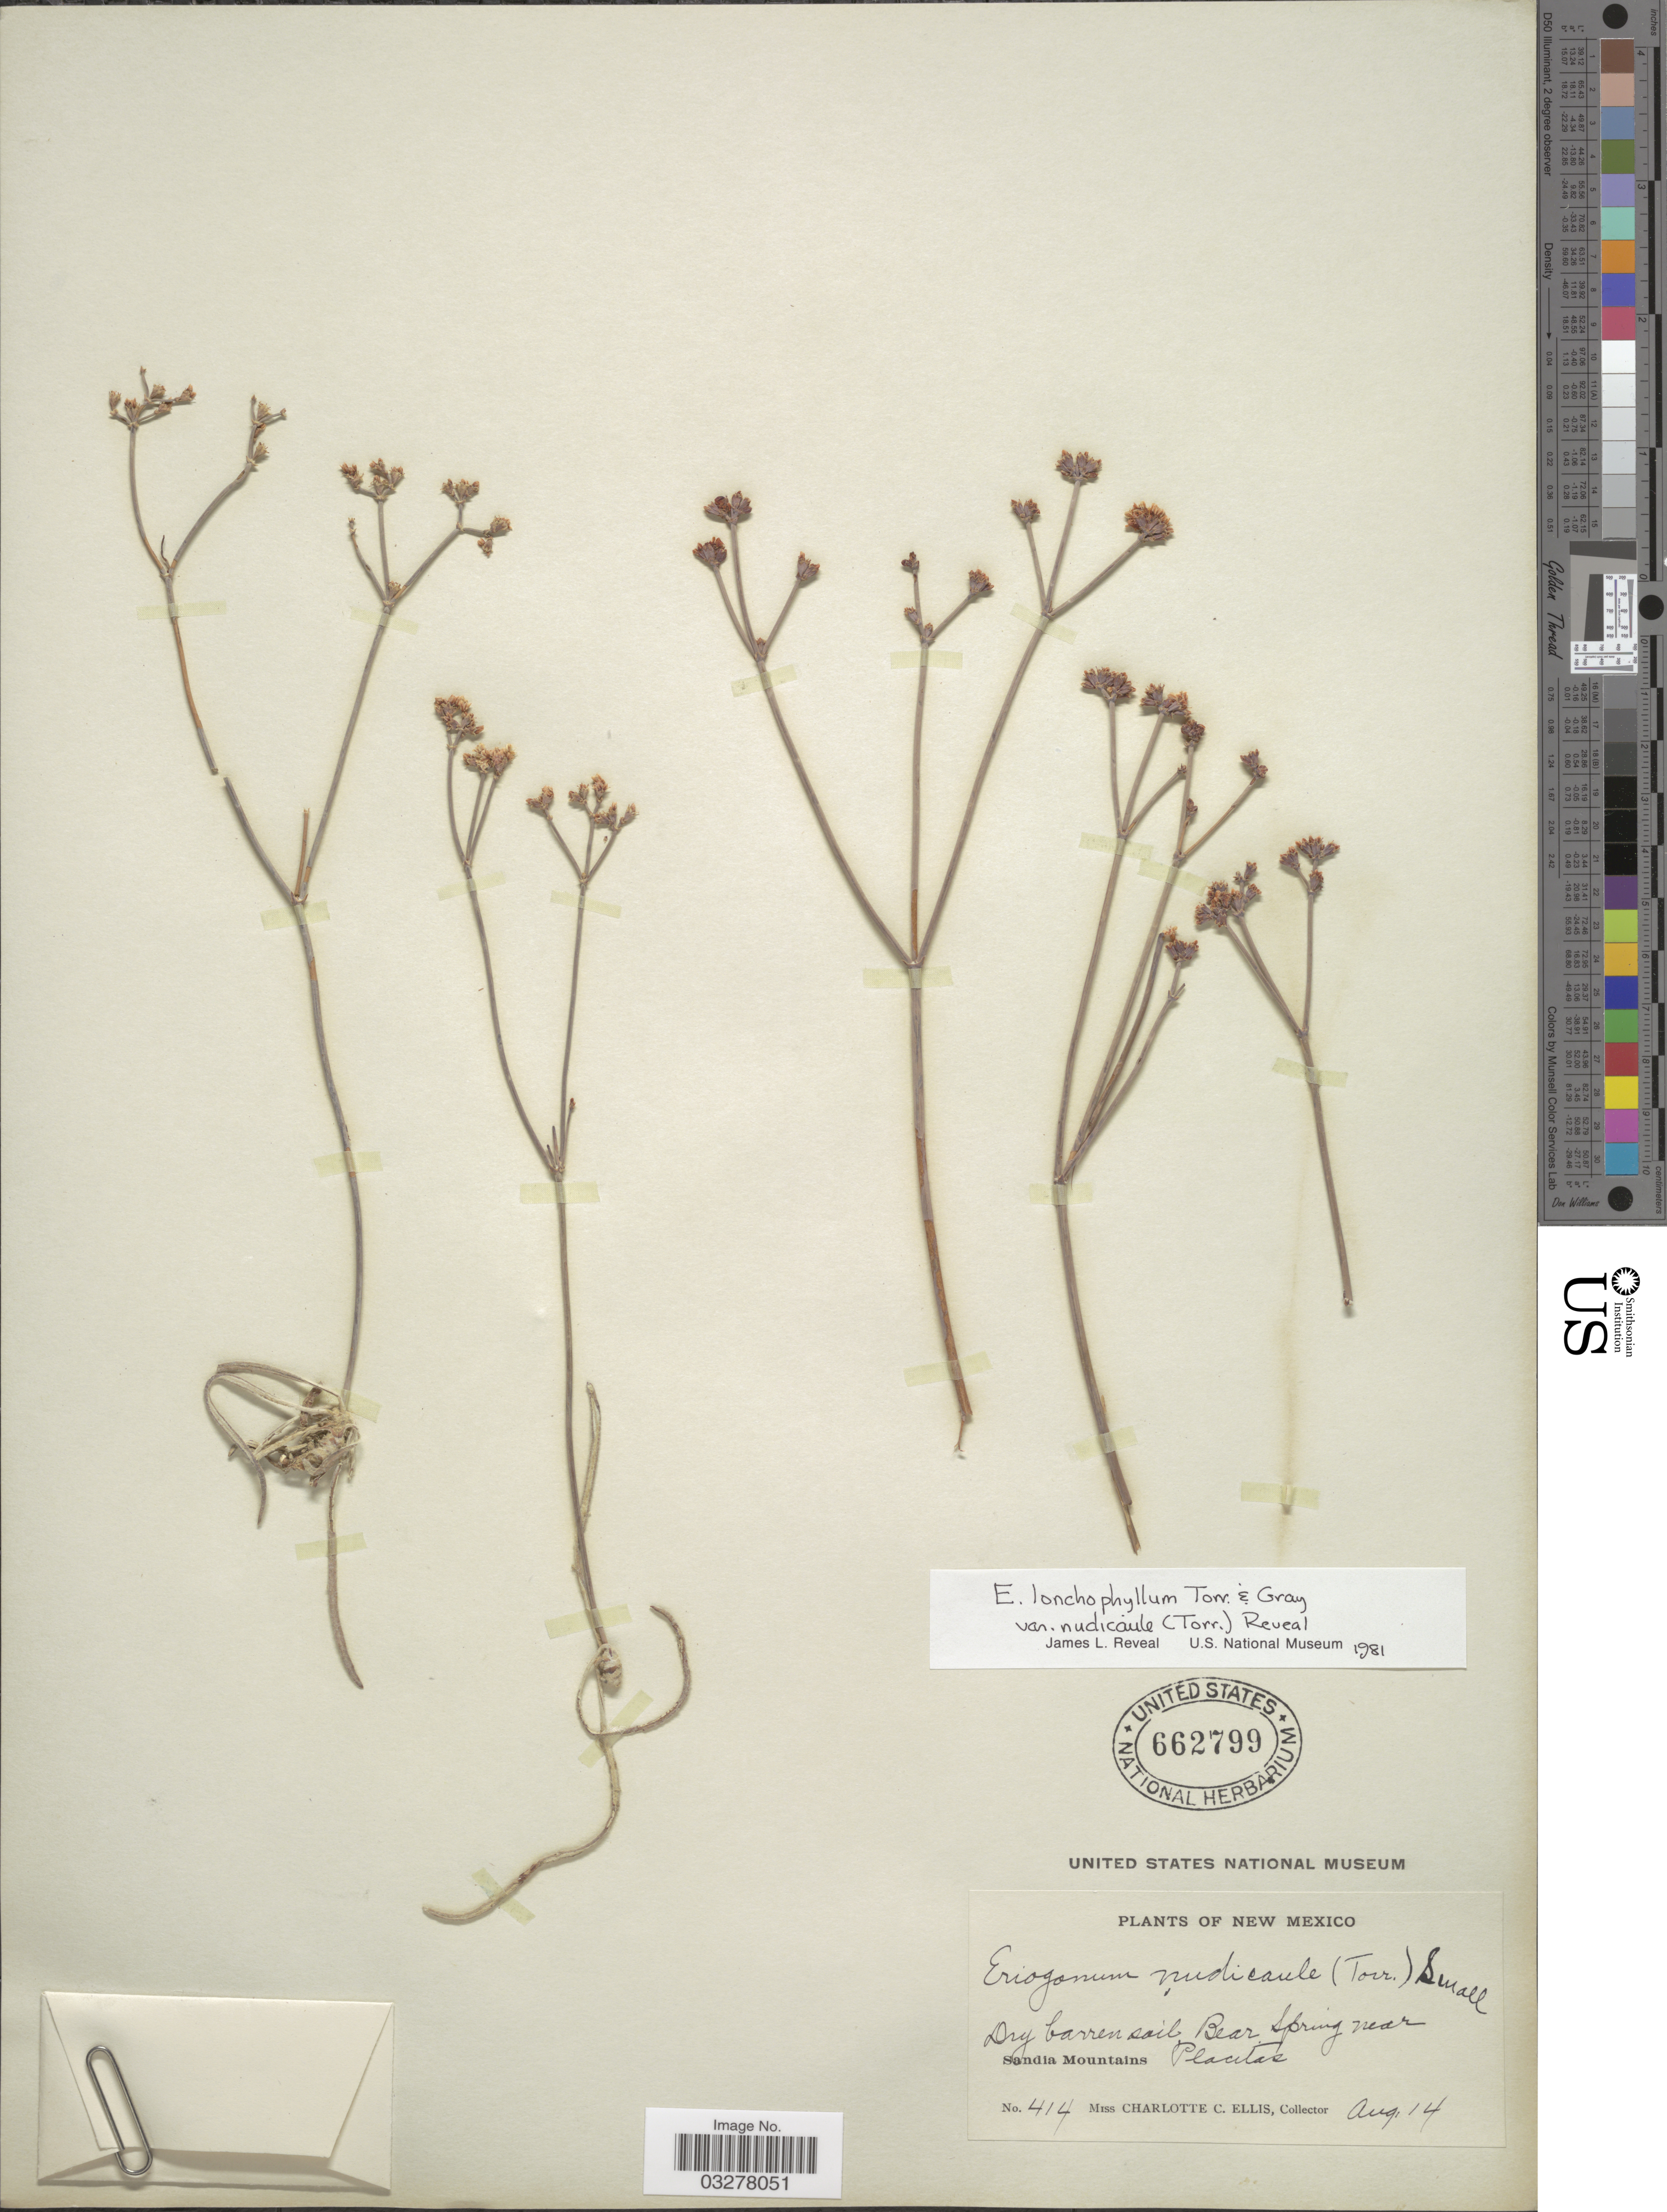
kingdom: Plantae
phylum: Tracheophyta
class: Magnoliopsida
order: Caryophyllales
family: Polygonaceae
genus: Eriogonum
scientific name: Eriogonum lonchophyllum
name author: Torr. & A. Gray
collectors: C. C. Ellis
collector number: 414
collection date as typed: Transcribed d/m/y: /8/14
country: United States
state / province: New Mexico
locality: Bear Spring near Placitas. Sandia Mountains.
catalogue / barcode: US 662799